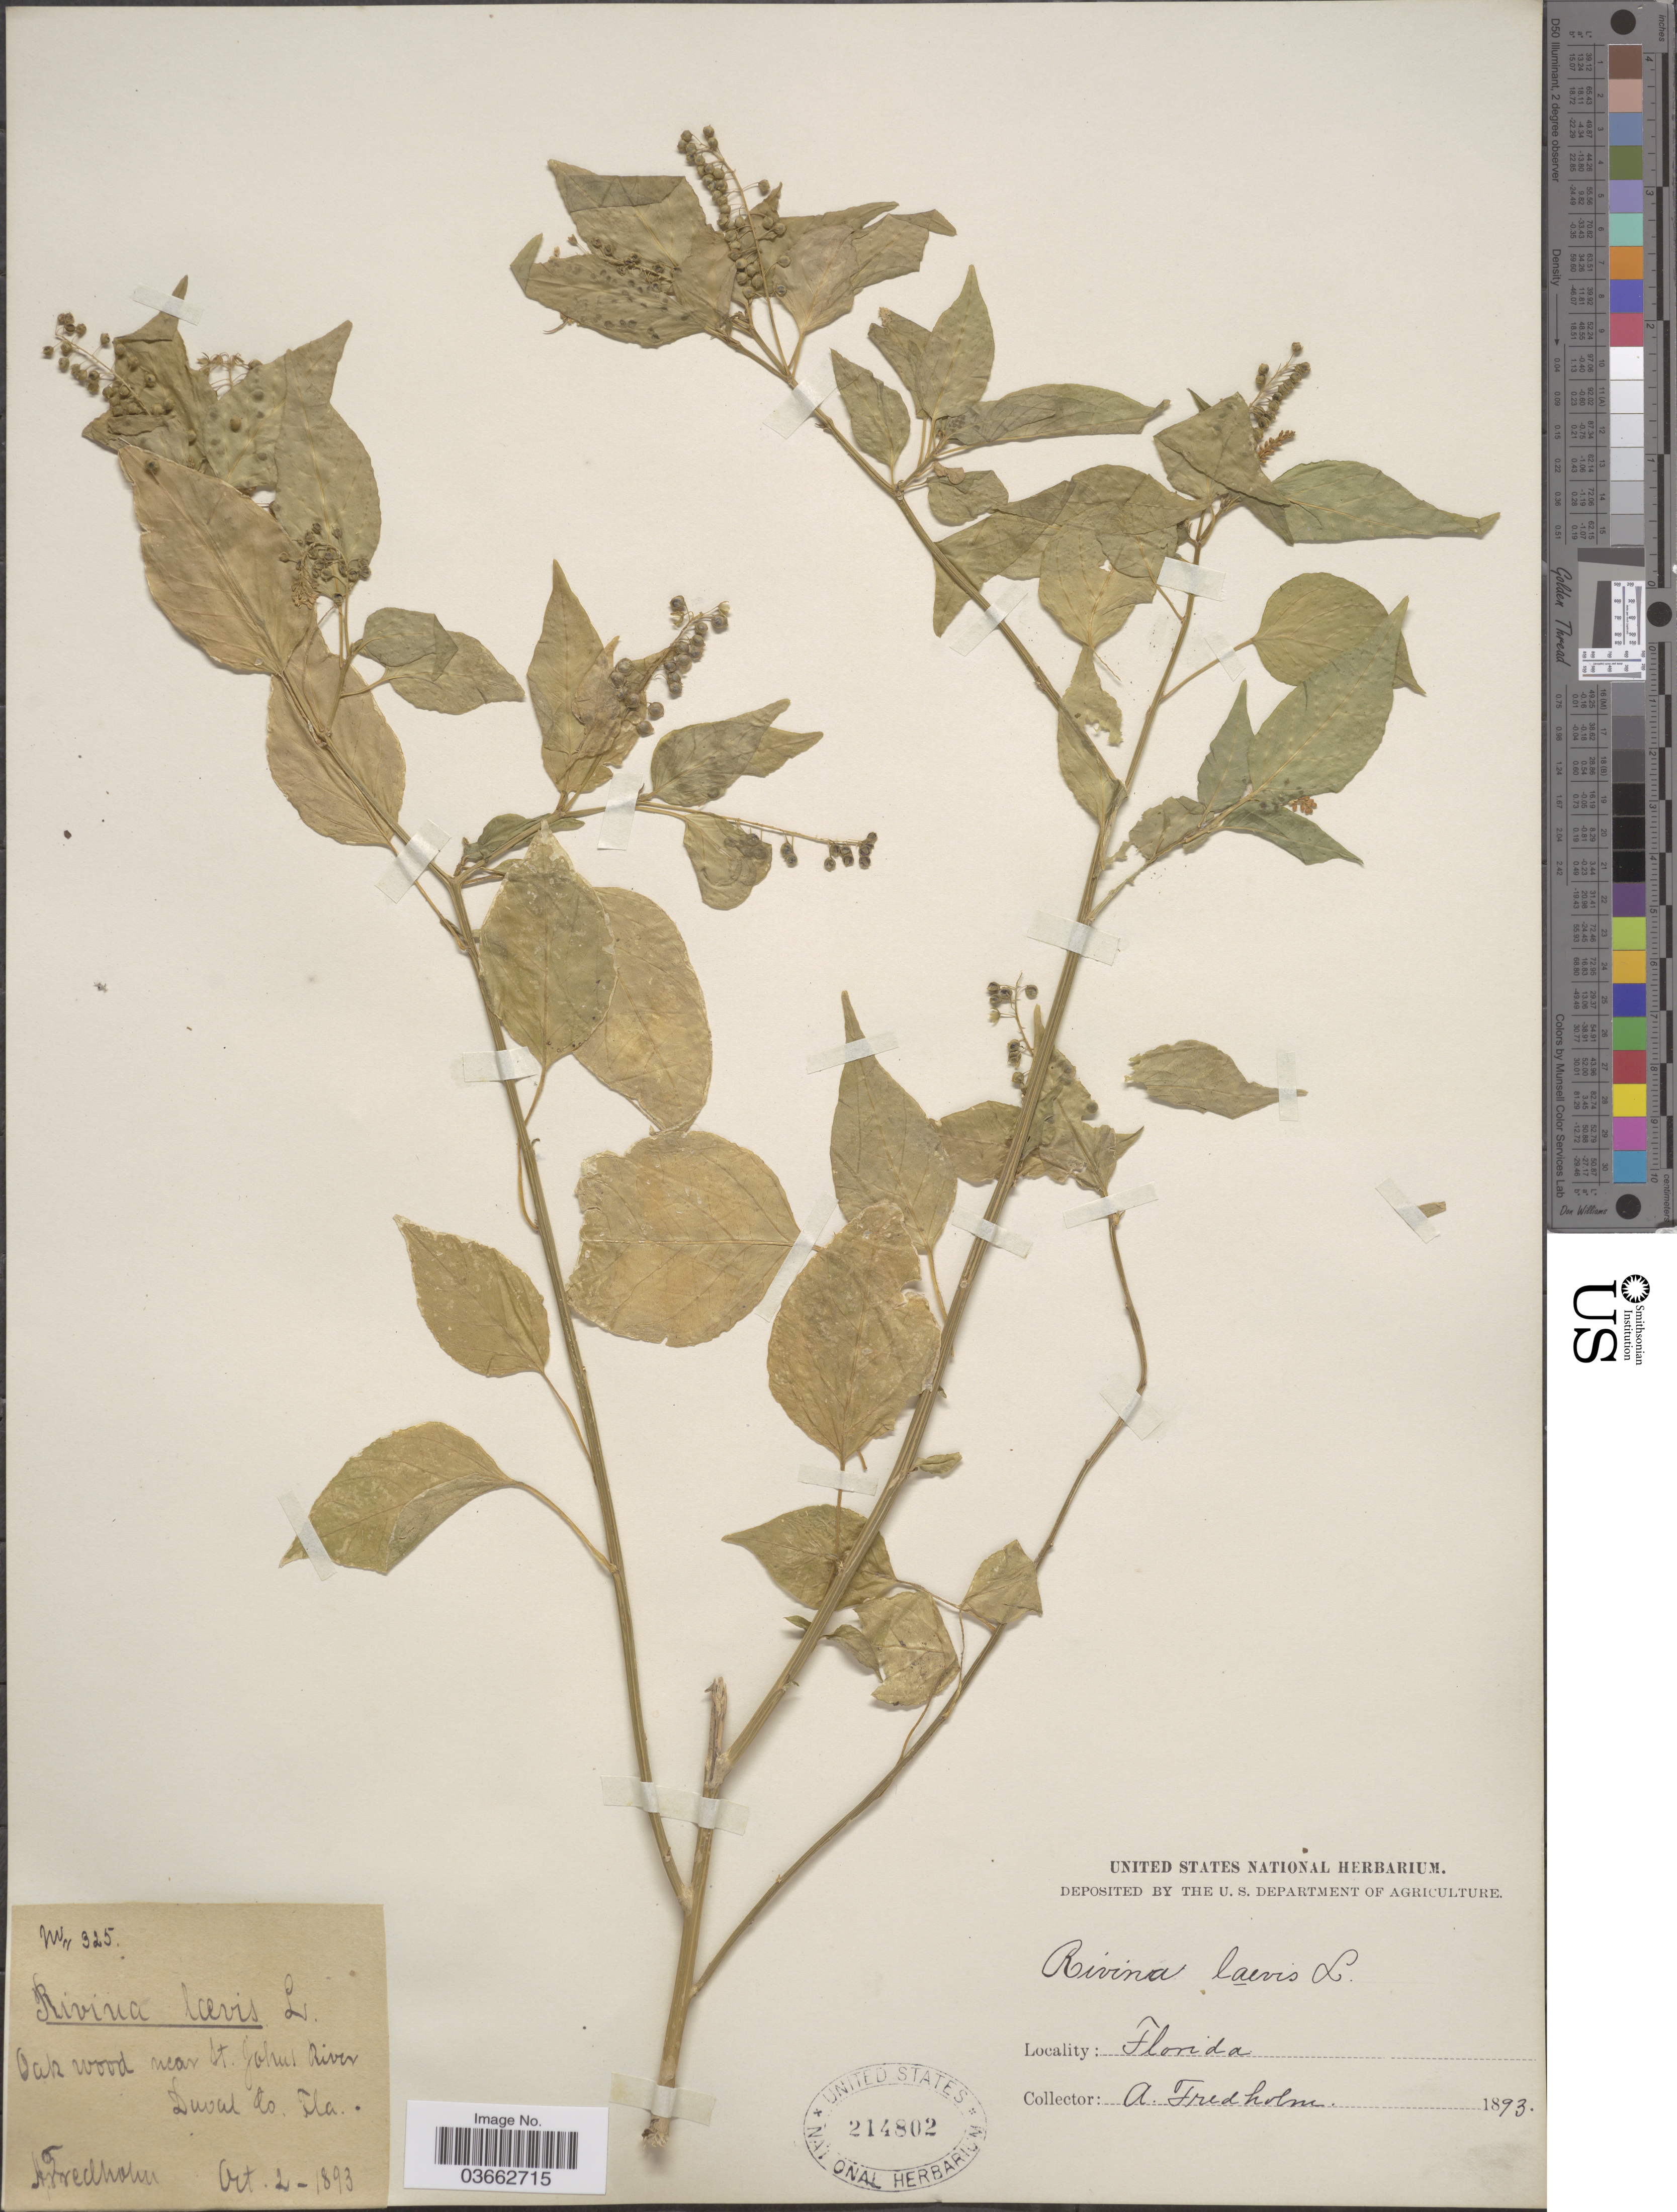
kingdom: Plantae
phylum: Tracheophyta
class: Magnoliopsida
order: Caryophyllales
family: Phytolaccaceae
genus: Rivina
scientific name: Rivina humilis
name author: L.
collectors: A. Fredholm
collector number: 325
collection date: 1893-10-02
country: United States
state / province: Florida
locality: Oak wood near St. Johns River, Duval Co.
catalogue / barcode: US 214802